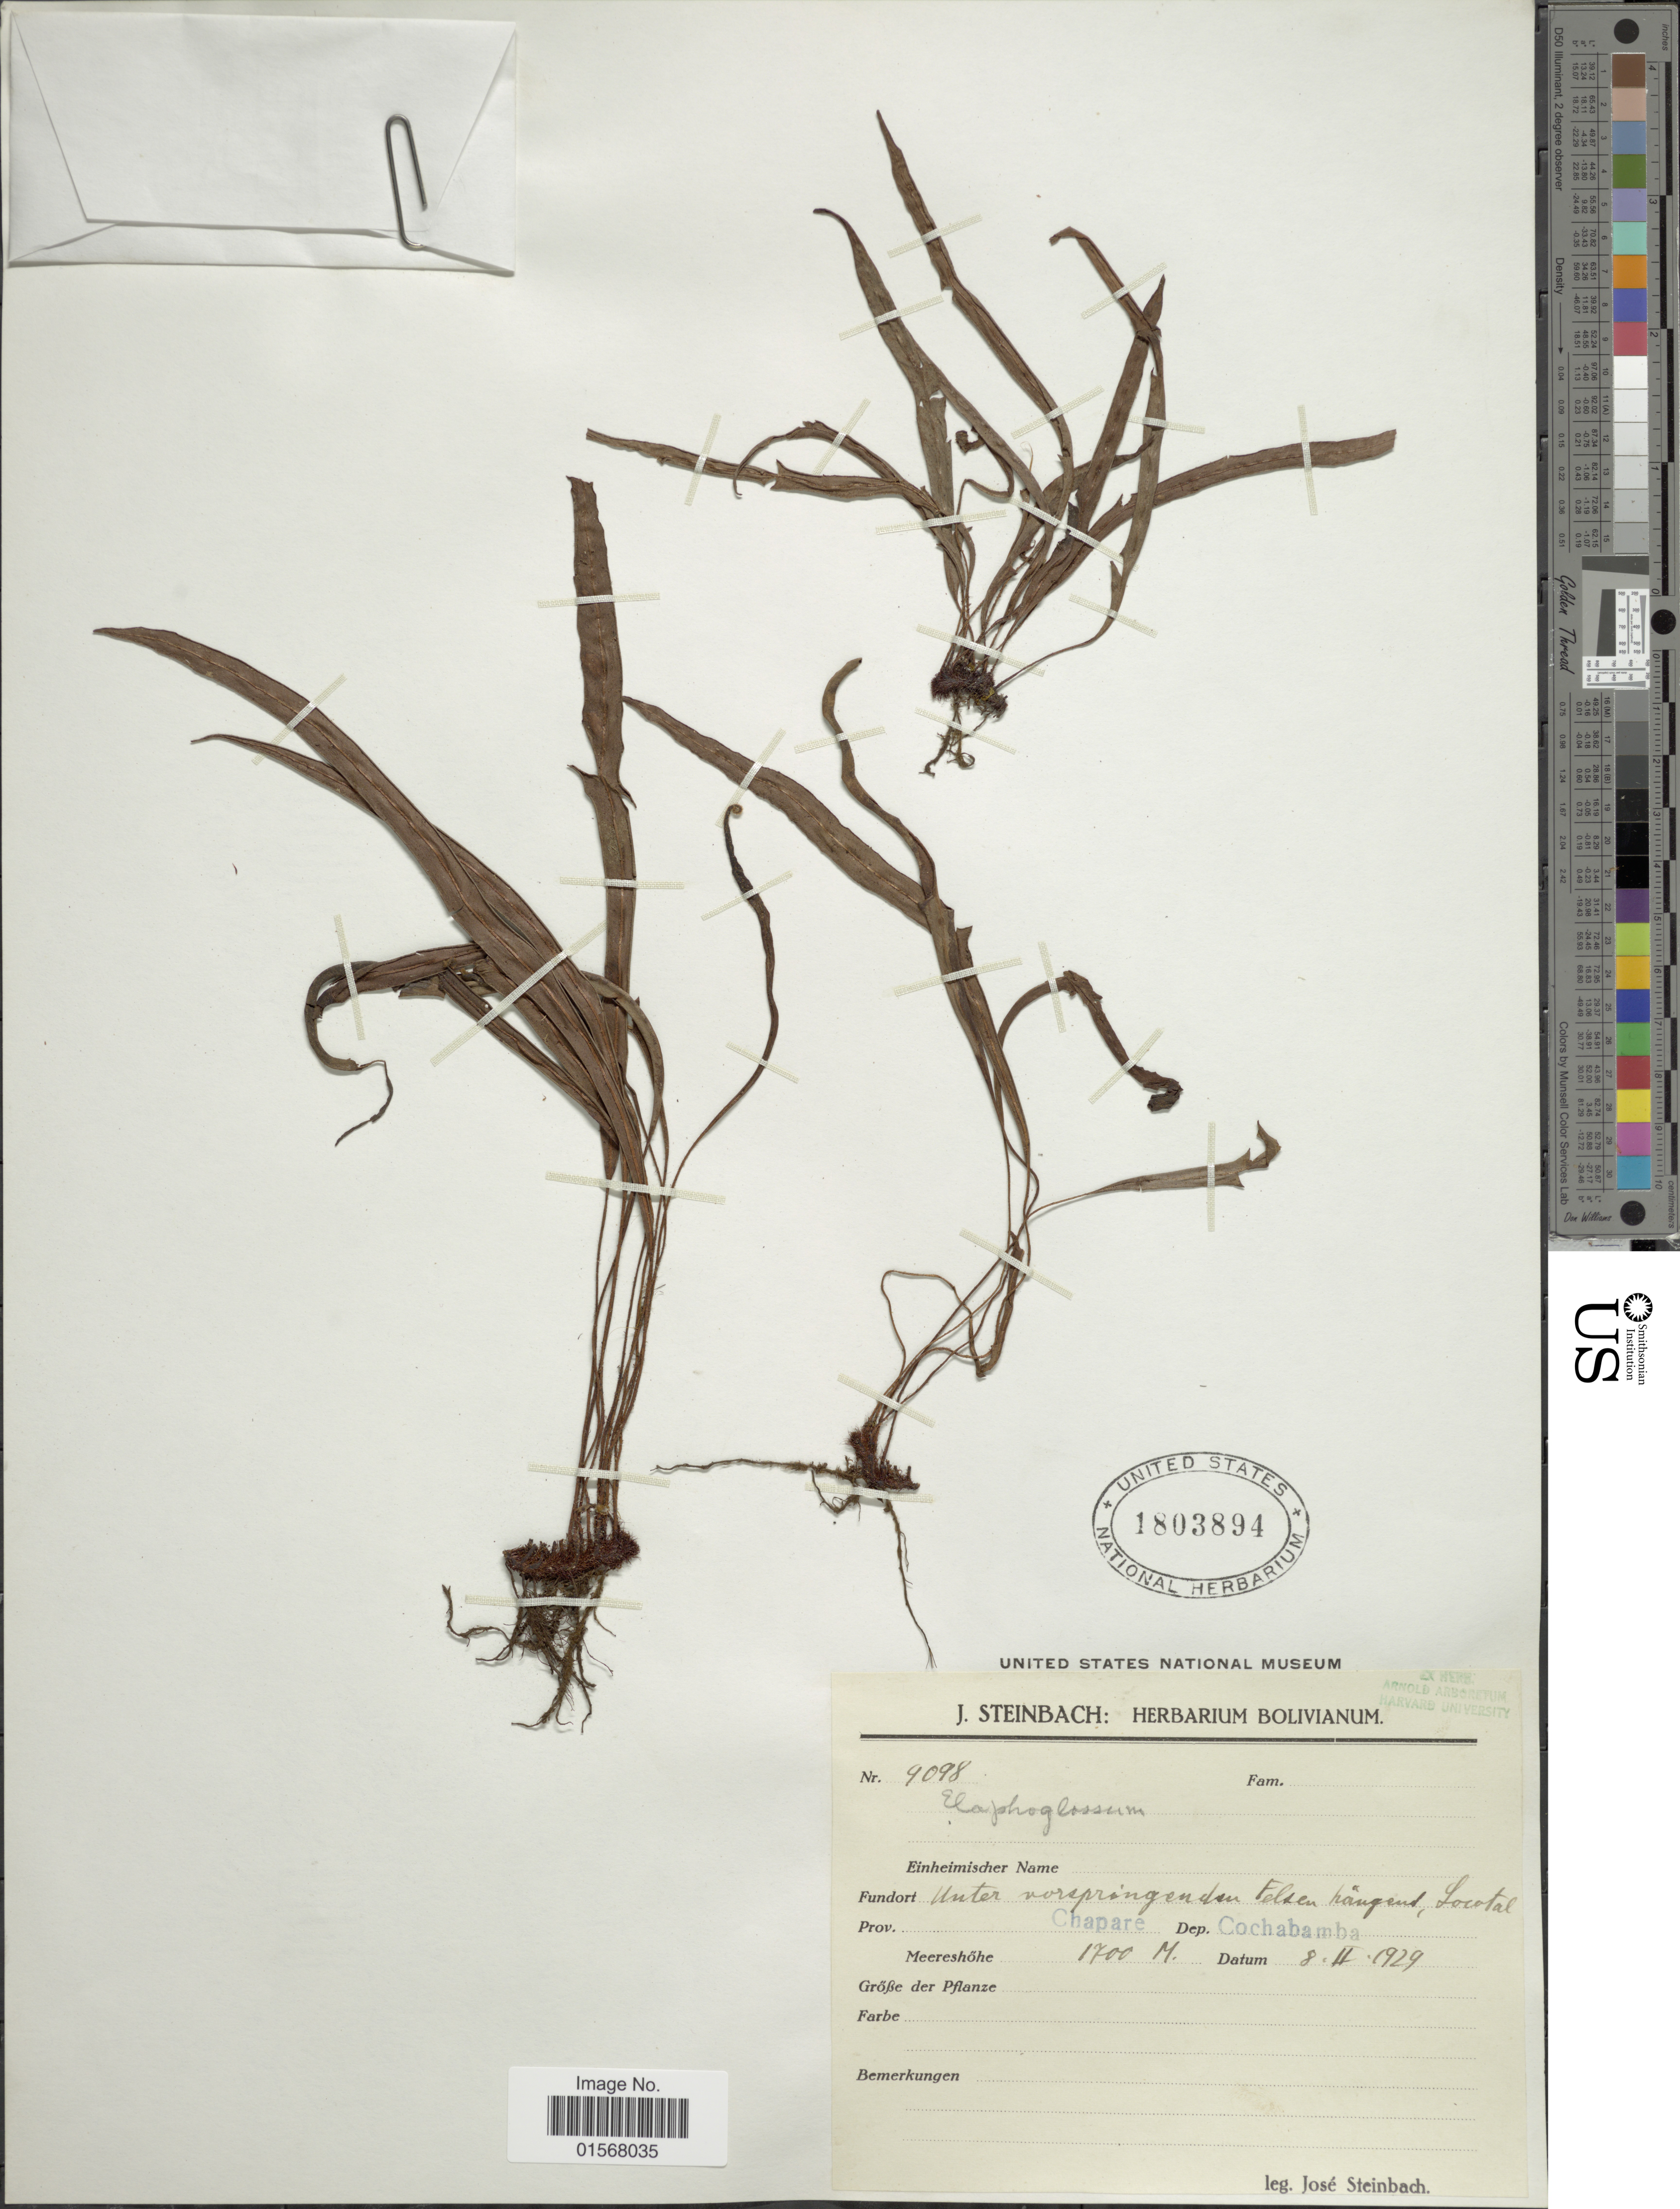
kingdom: Plantae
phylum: Tracheophyta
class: Polypodiopsida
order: Polypodiales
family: Dryopteridaceae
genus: Elaphoglossum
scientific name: Elaphoglossum tenuiculum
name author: (Fée) Baker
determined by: Vasco, A.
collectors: J. Steinbach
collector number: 9098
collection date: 1929-02-08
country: Bolivia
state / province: Cochabamba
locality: Prov. Chapare, Dep. Cochabamba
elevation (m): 1700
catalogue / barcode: US 1803894